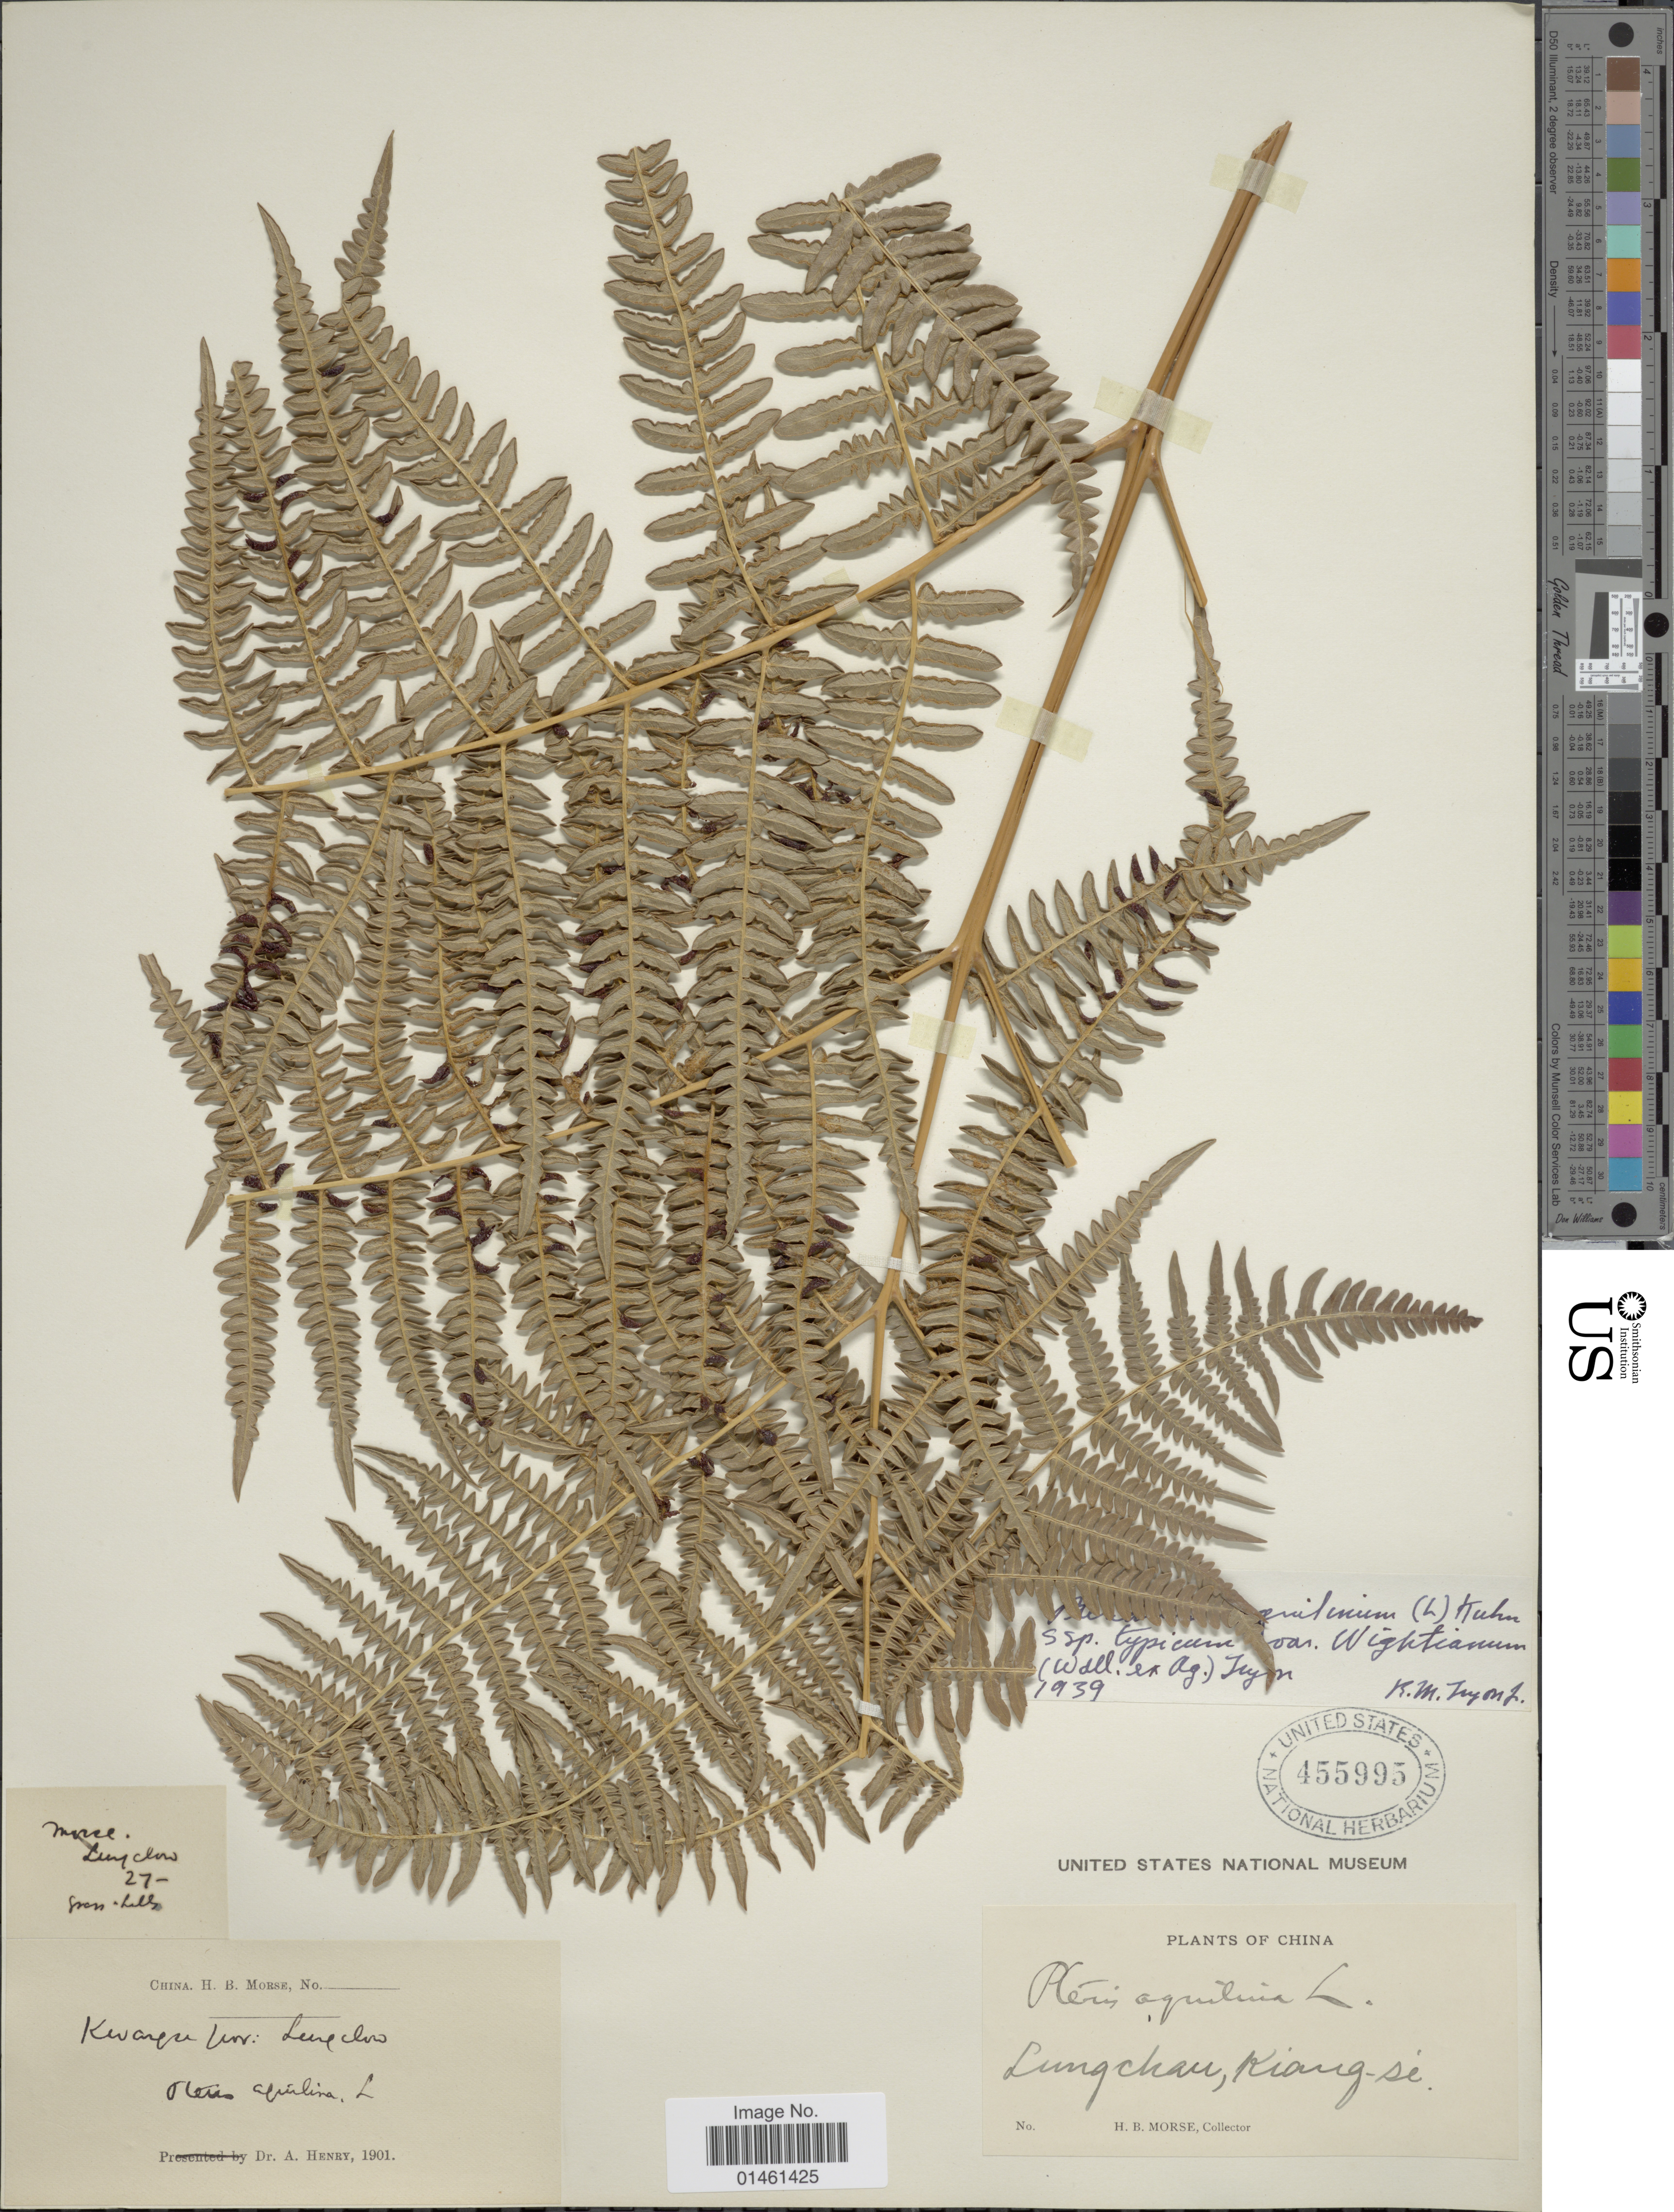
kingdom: Plantae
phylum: Tracheophyta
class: Polypodiopsida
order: Polypodiales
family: Dennstaedtiaceae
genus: Pteridium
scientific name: Pteridium aquilinum var. wightianum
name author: (J. Agardh) R.M. Tryon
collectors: H. Morse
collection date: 1901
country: China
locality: Lungchau, Kiang-sé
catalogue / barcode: US 455995